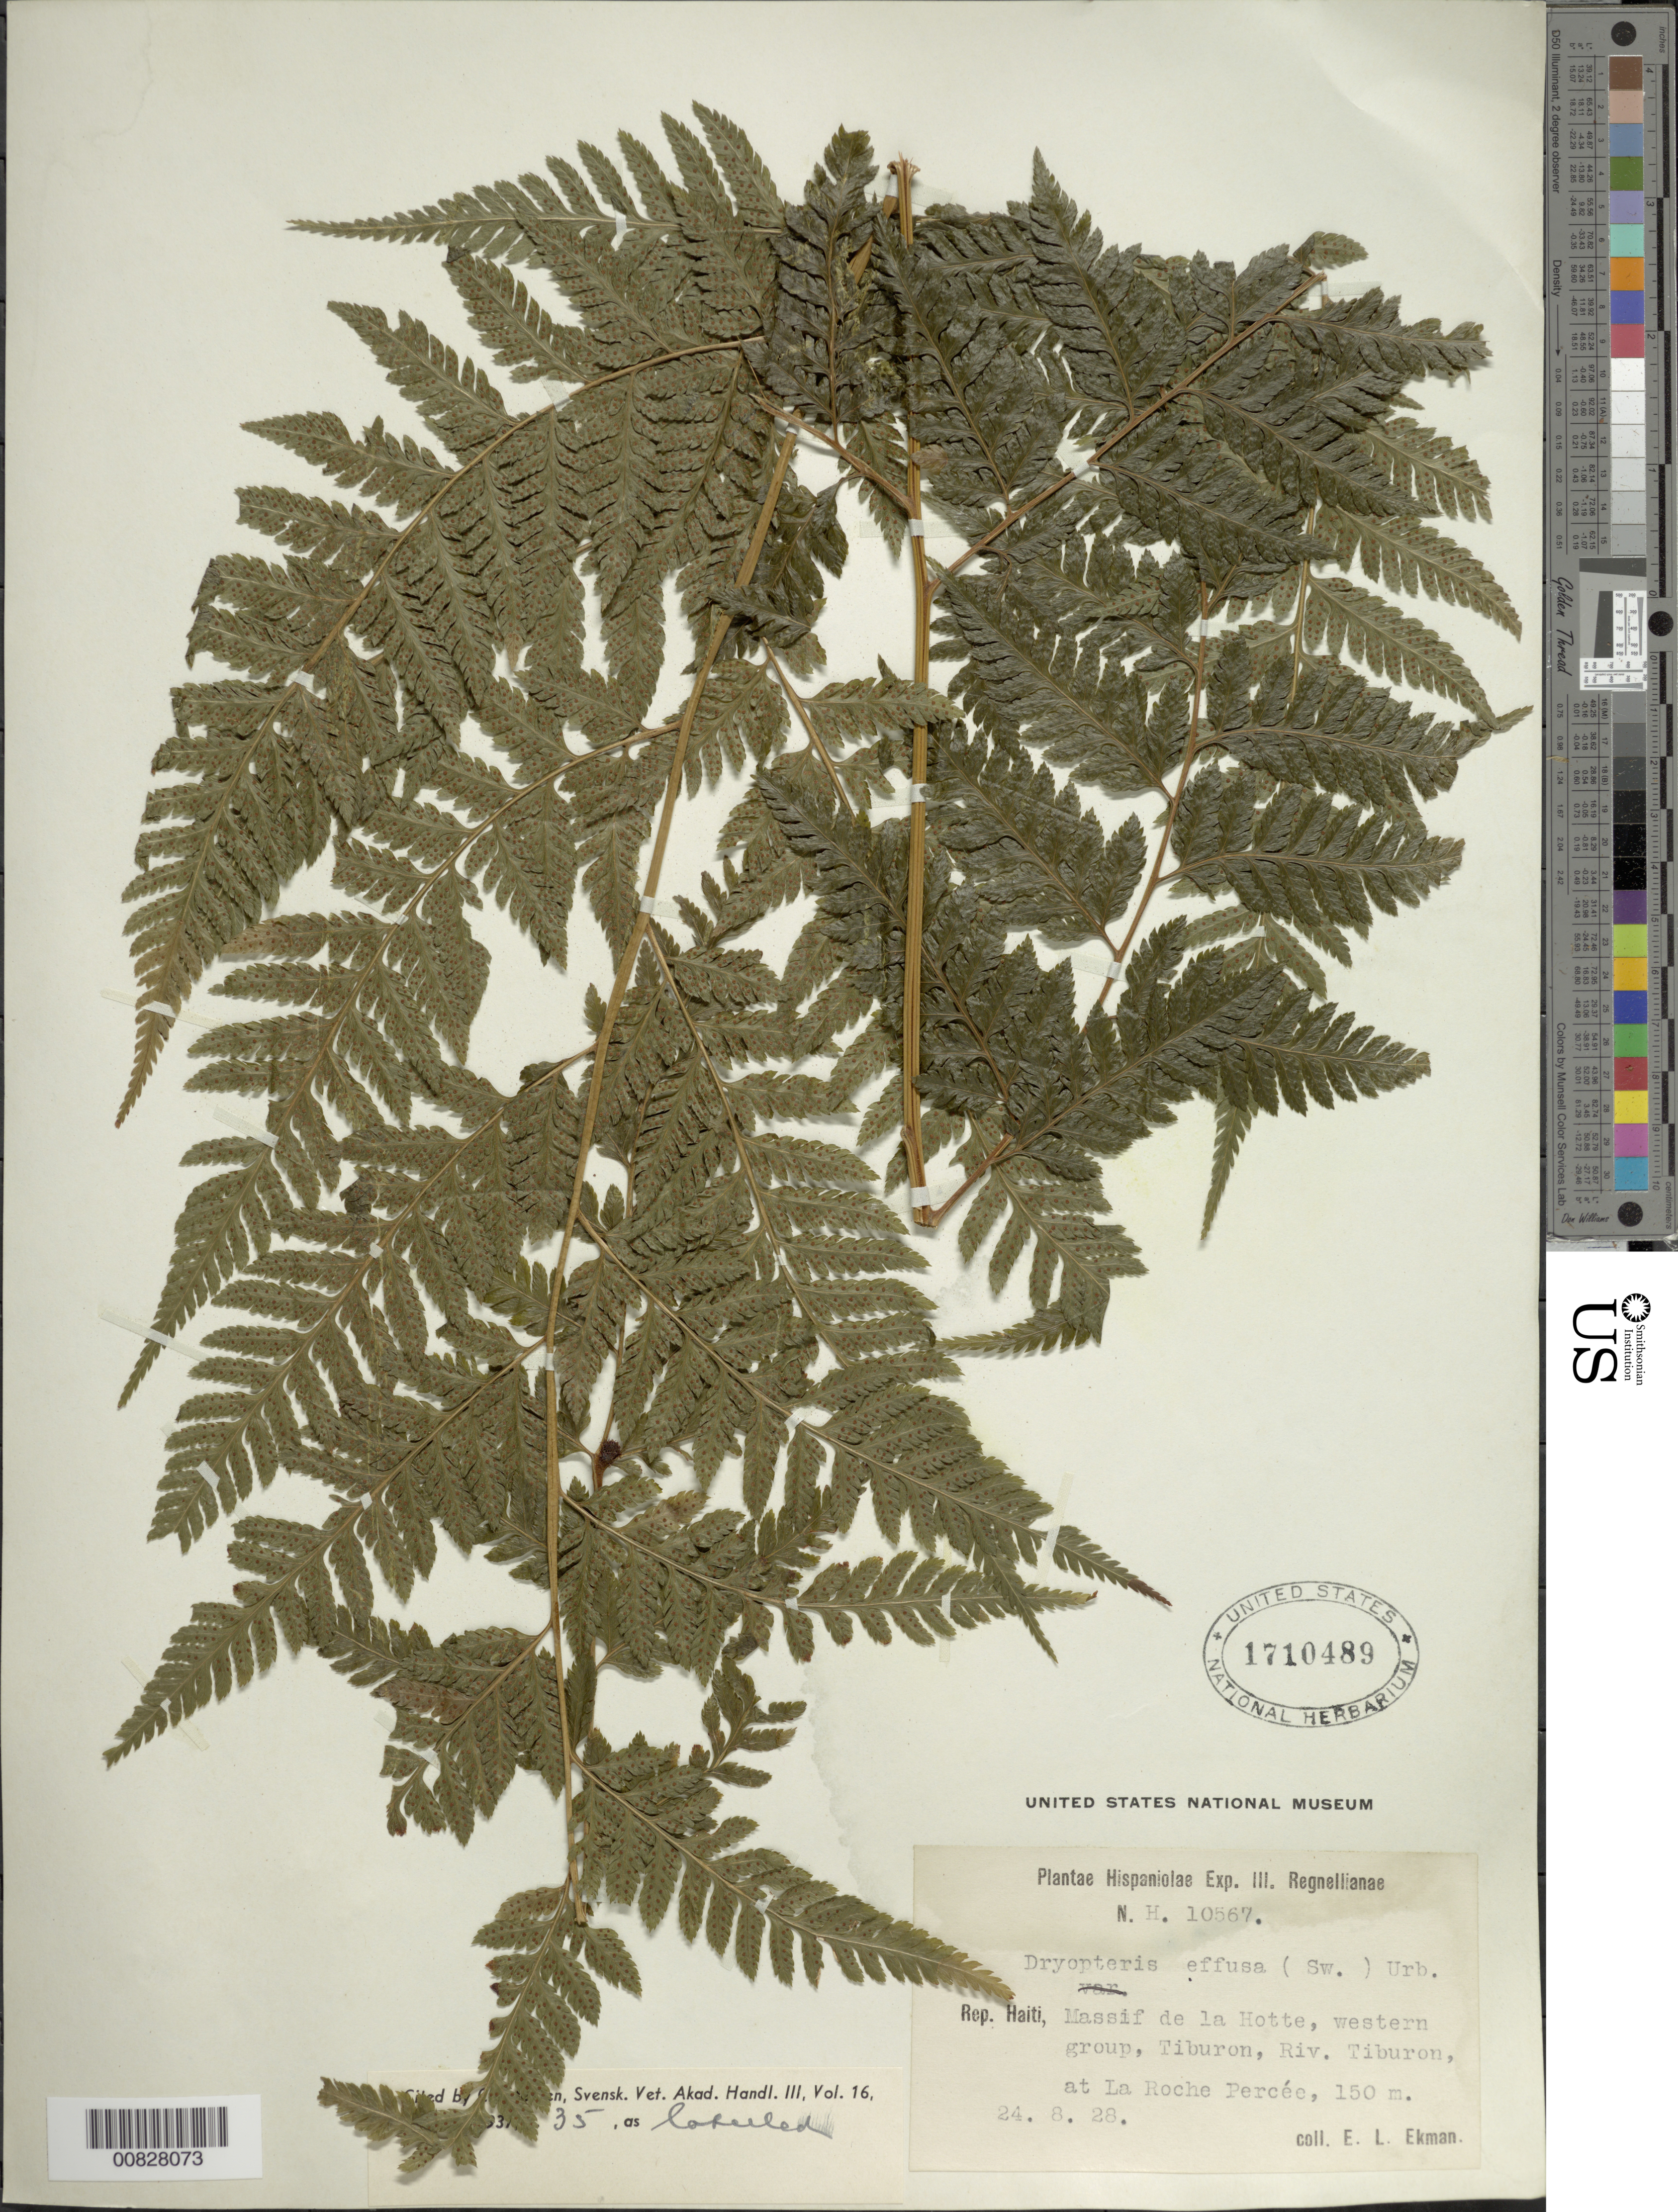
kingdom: Plantae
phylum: Tracheophyta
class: Polypodiopsida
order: Polypodiales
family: Dryopteridaceae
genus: Parapolystichum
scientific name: Parapolystichum effusum var. effusum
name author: (Sw.) Ching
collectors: E. L. Ekman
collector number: H 10567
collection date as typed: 24 Aug 1928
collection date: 1928-08-24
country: Haiti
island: Hispaniola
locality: Massif de la Hotte, western group, Tiburon, Riv. Tiburon, at La Roche Percée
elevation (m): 150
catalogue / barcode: US 1710489